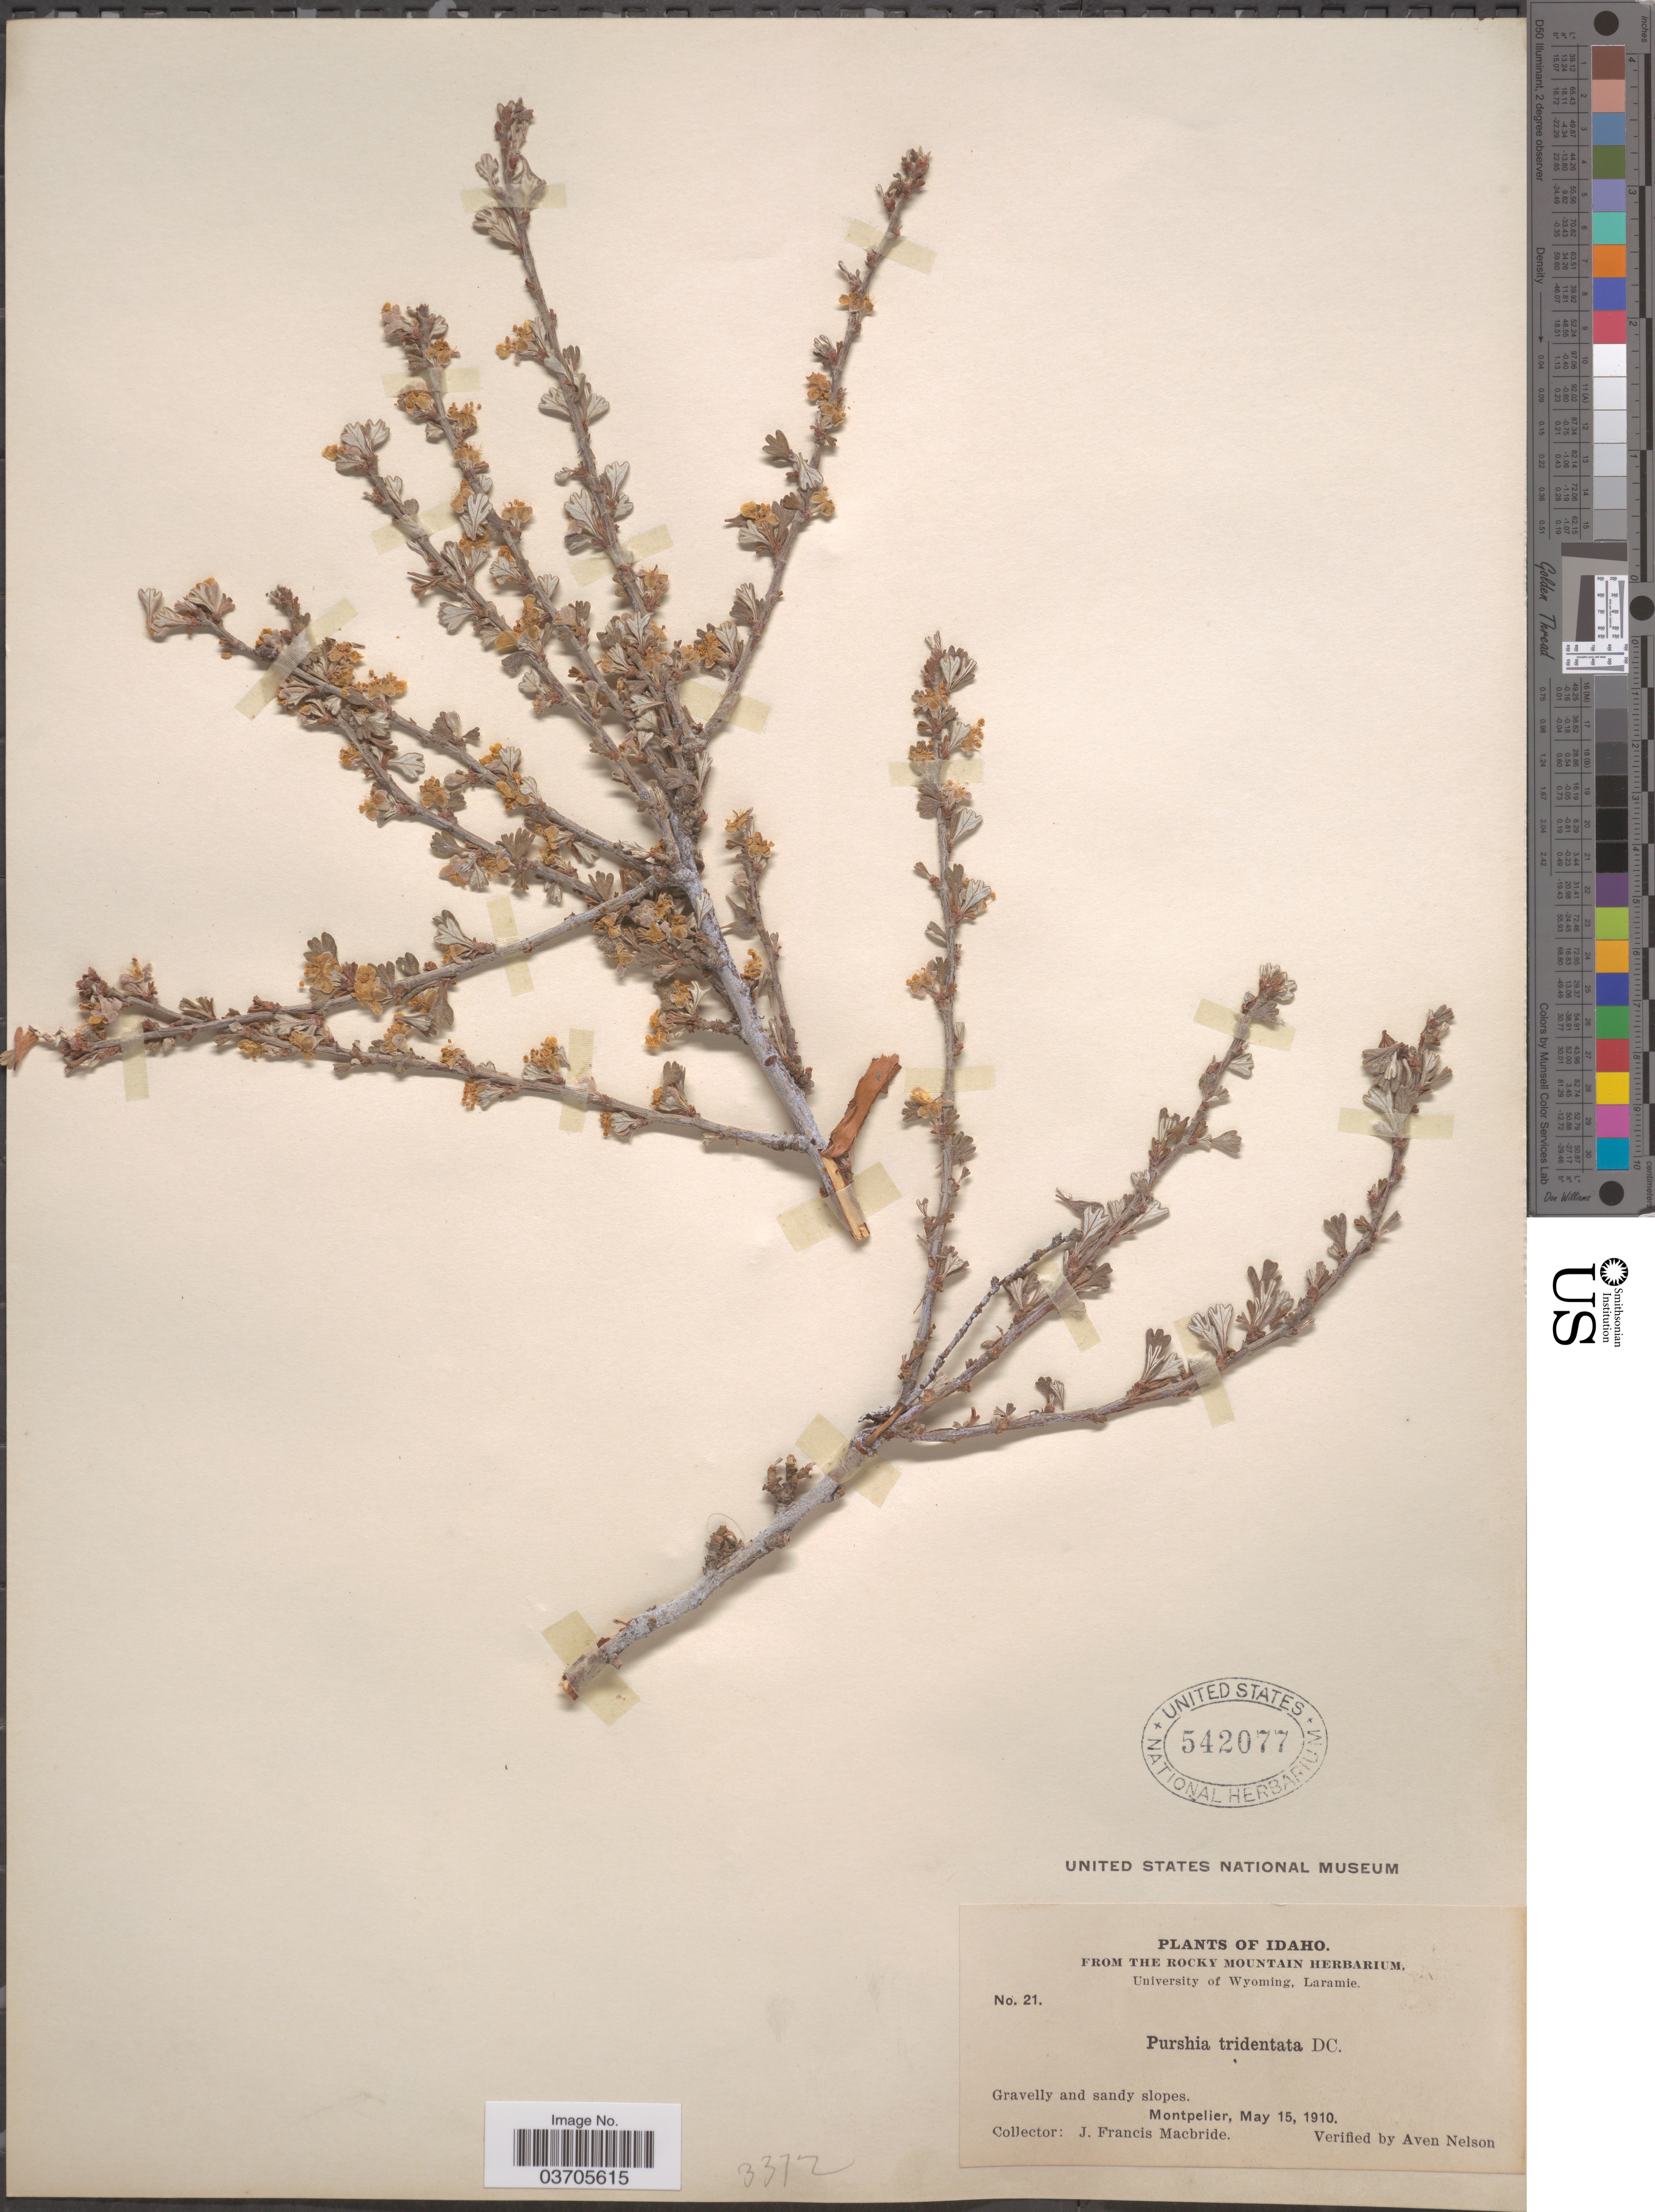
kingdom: Plantae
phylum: Tracheophyta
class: Magnoliopsida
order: Rosales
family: Rosaceae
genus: Purshia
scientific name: Purshia tridentata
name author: (Pursh) DC.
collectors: J. F. Macbride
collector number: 21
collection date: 1910-05-15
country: United States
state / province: Idaho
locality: Montpelier.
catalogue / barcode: US 542077